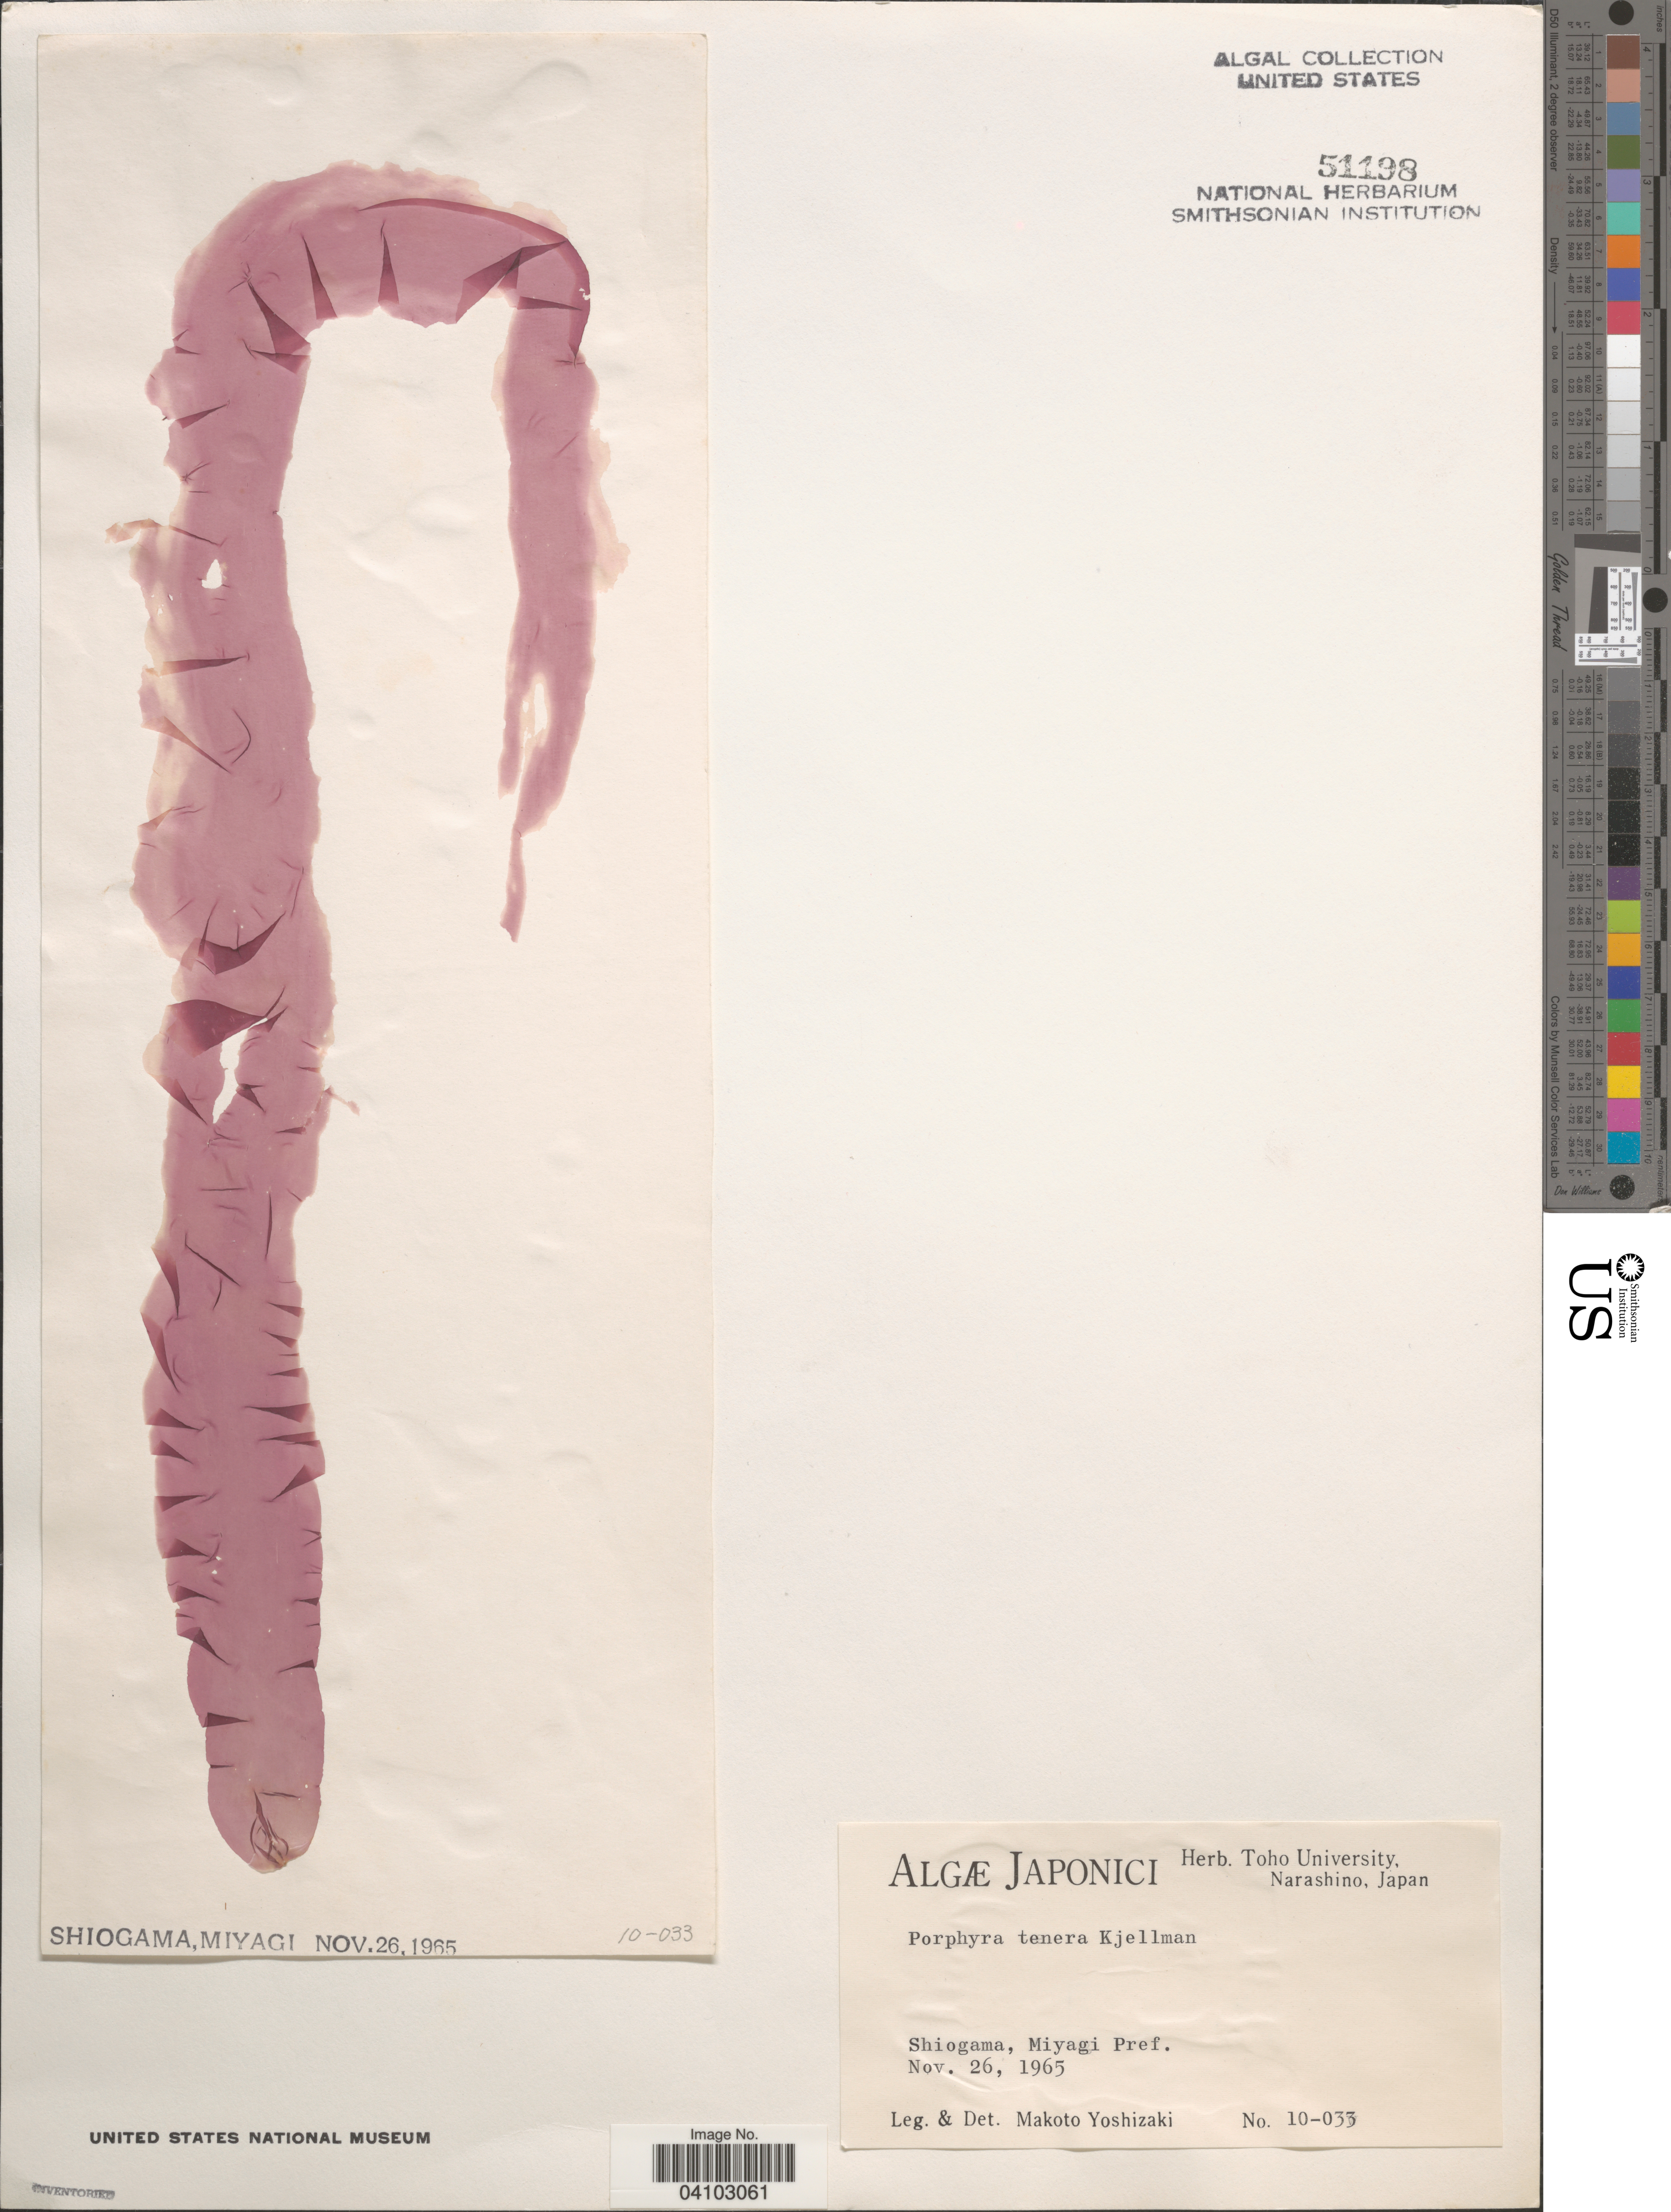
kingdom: Plantae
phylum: Rhodophyta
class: Bangiophyceae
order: Bangiales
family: Bangiaceae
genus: Pyropia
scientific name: Pyropia tenera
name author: (Kjellm.) N. Kikuchi et al. in W.A. Nelson et al.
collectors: M. Yoshizaki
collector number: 10-033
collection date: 1965-11-26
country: Japan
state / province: Miyagi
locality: Shiogama, Miyagi Pref.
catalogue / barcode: US 51198